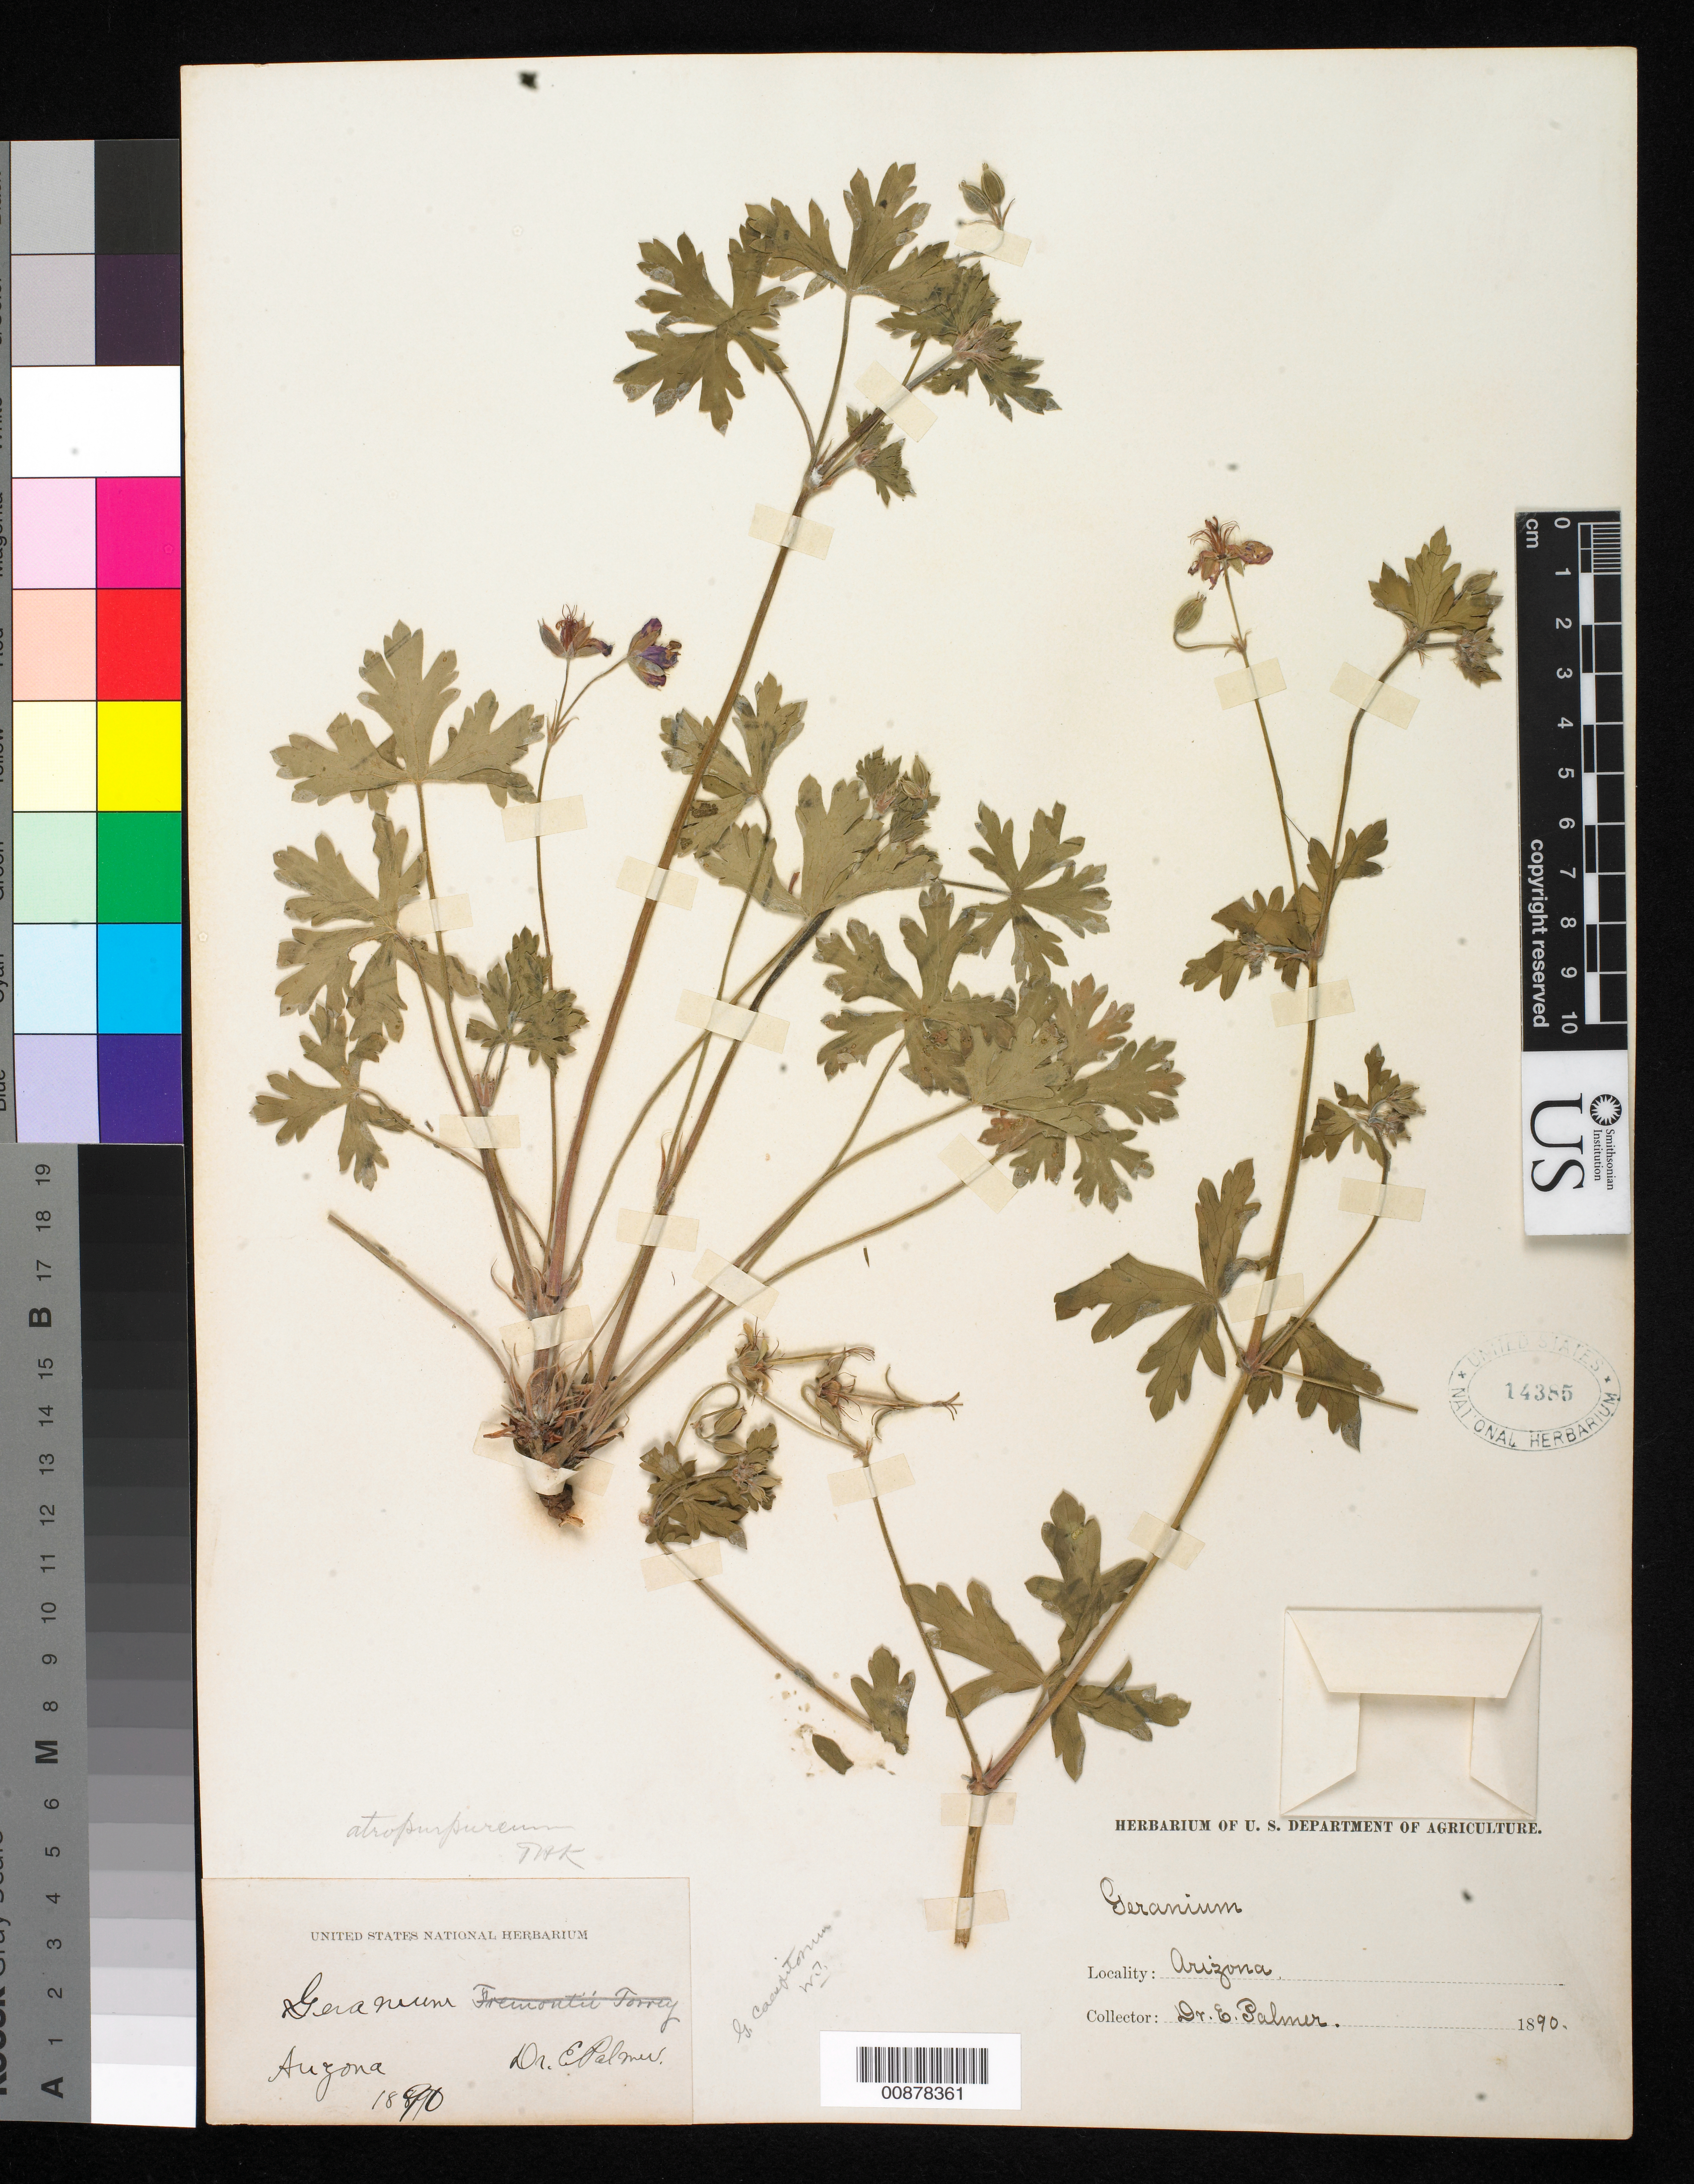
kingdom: Plantae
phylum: Tracheophyta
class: Magnoliopsida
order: Geraniales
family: Geraniaceae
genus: Geranium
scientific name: Geranium caespitosum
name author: E. James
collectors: E. Palmer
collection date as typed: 1890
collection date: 1890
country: United States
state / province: Arizona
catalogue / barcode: US 14385